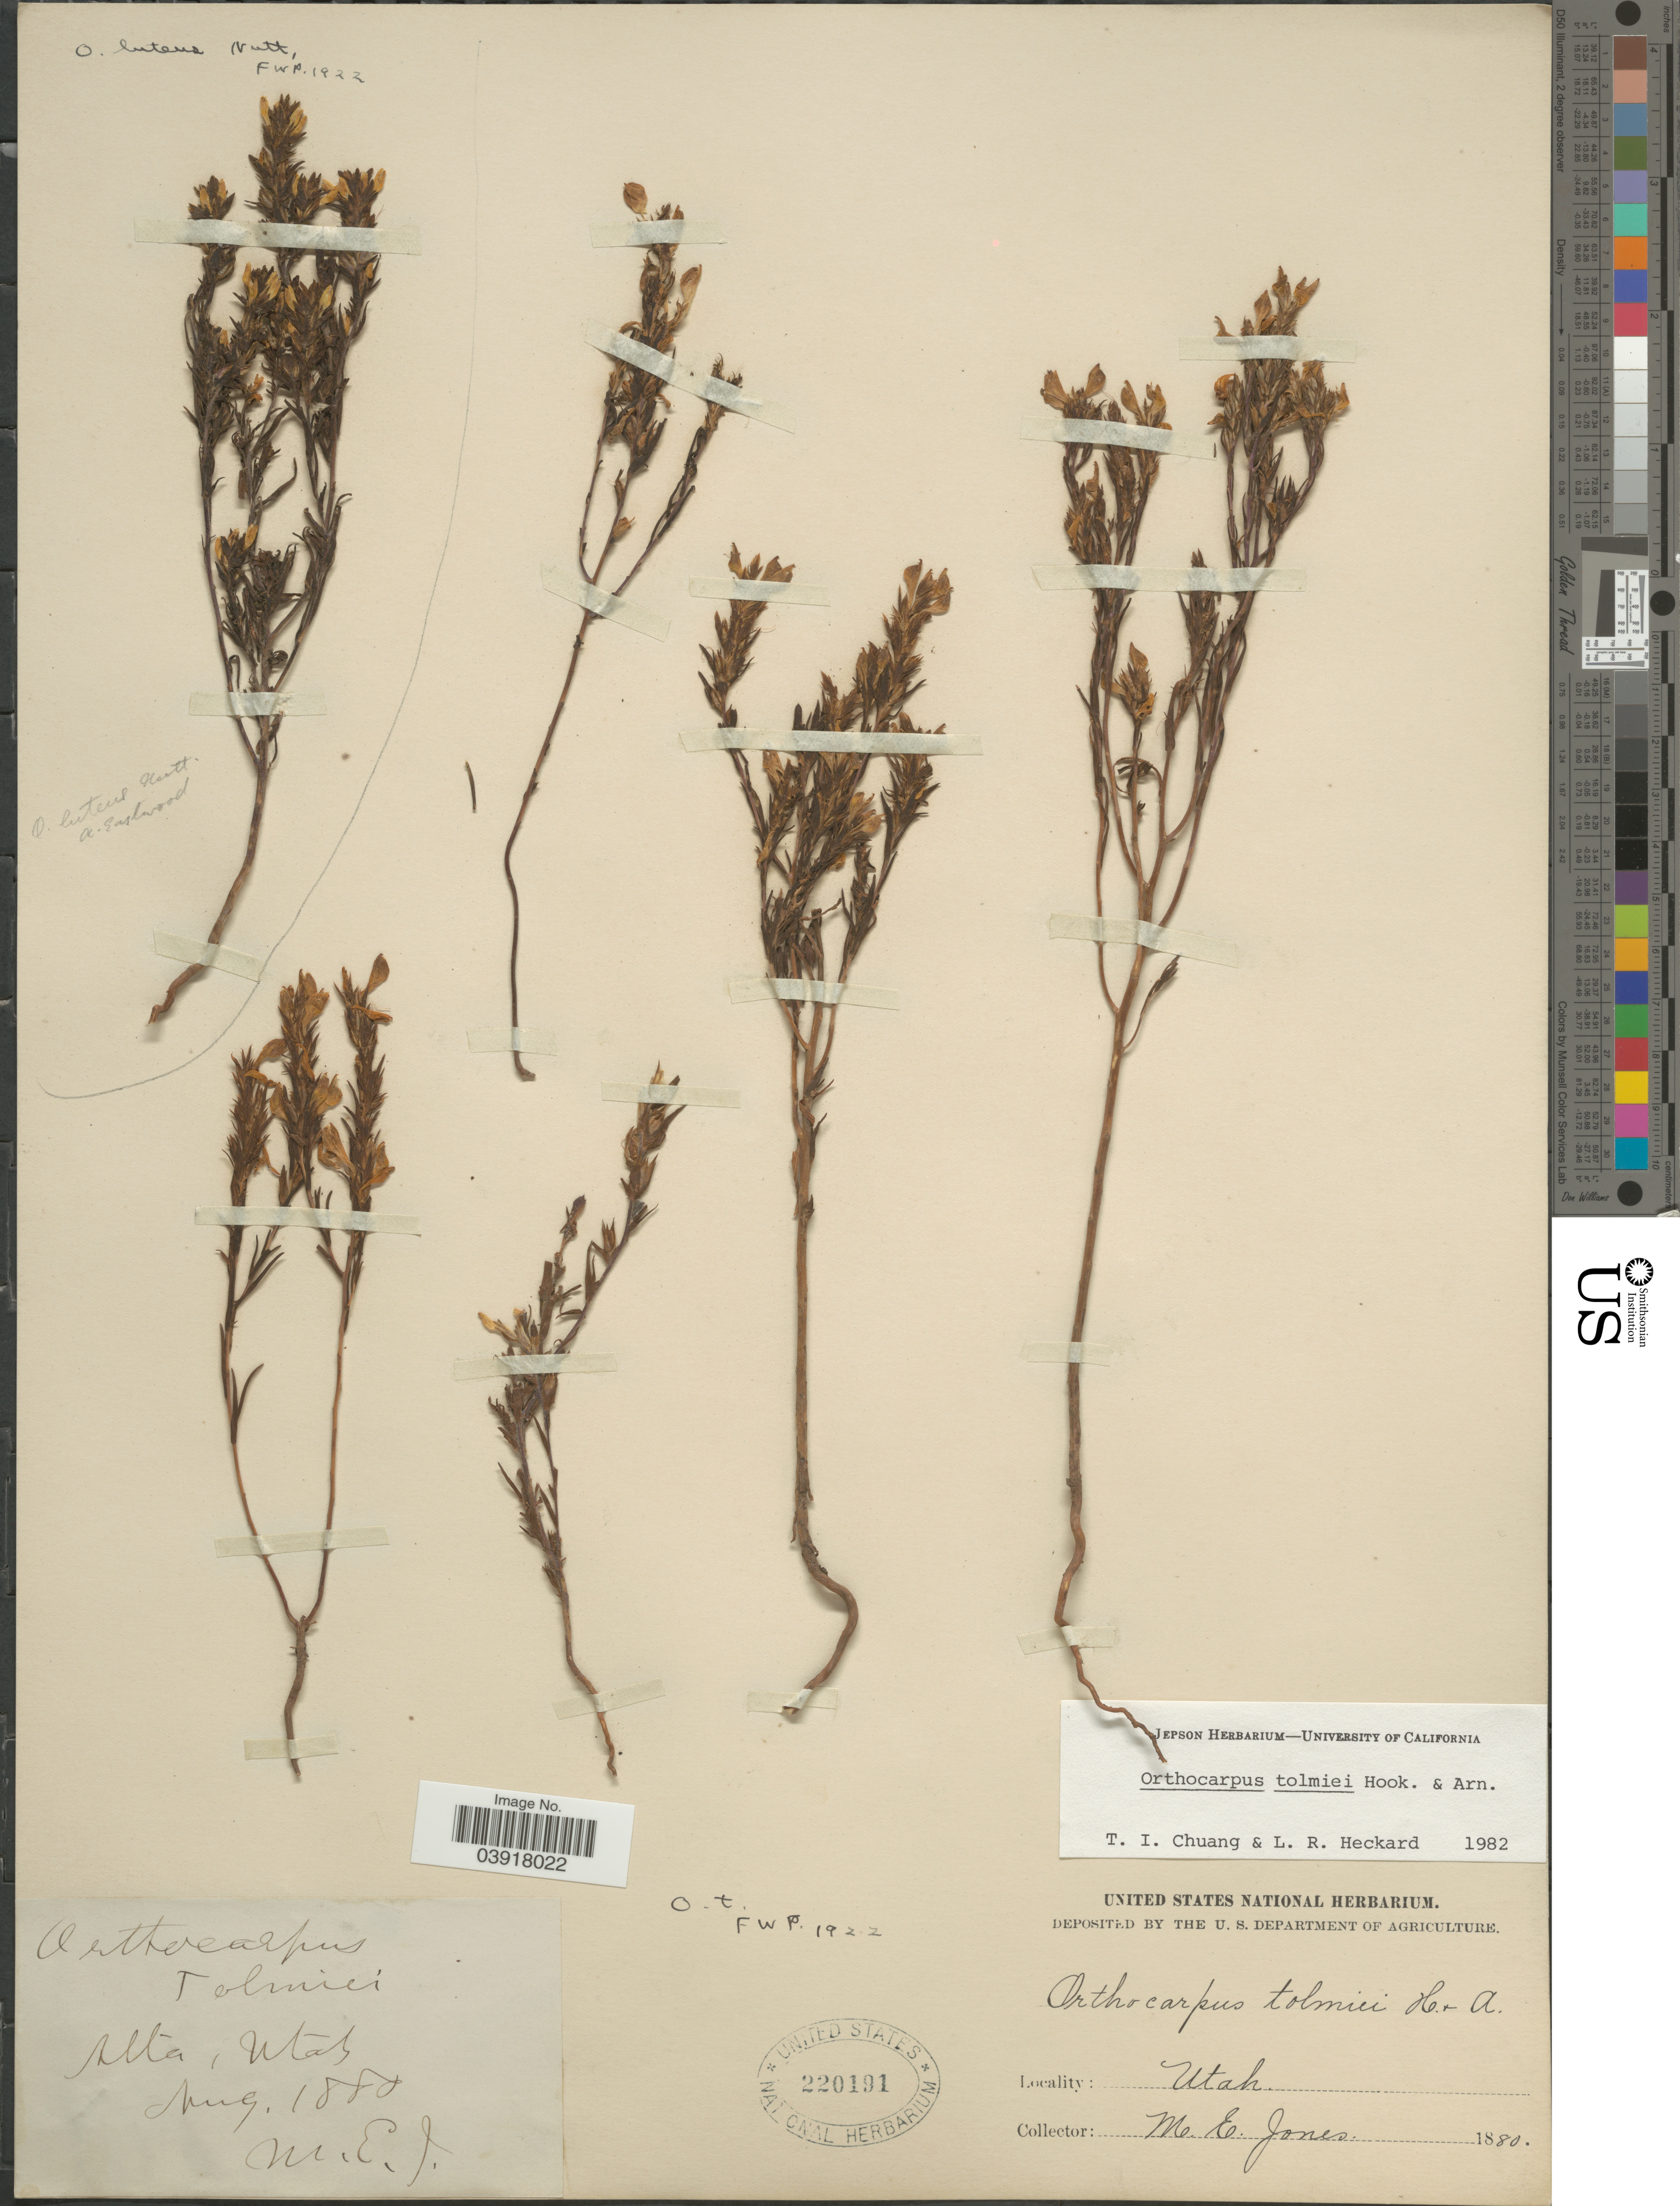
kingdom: Plantae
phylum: Tracheophyta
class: Magnoliopsida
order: Lamiales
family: Orobanchaceae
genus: Orthocarpus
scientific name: Orthocarpus tolmiei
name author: Hook. & Arn.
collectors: M. E. Jones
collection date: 1880-08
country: United States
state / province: Utah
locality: Alta.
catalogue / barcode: US 220191